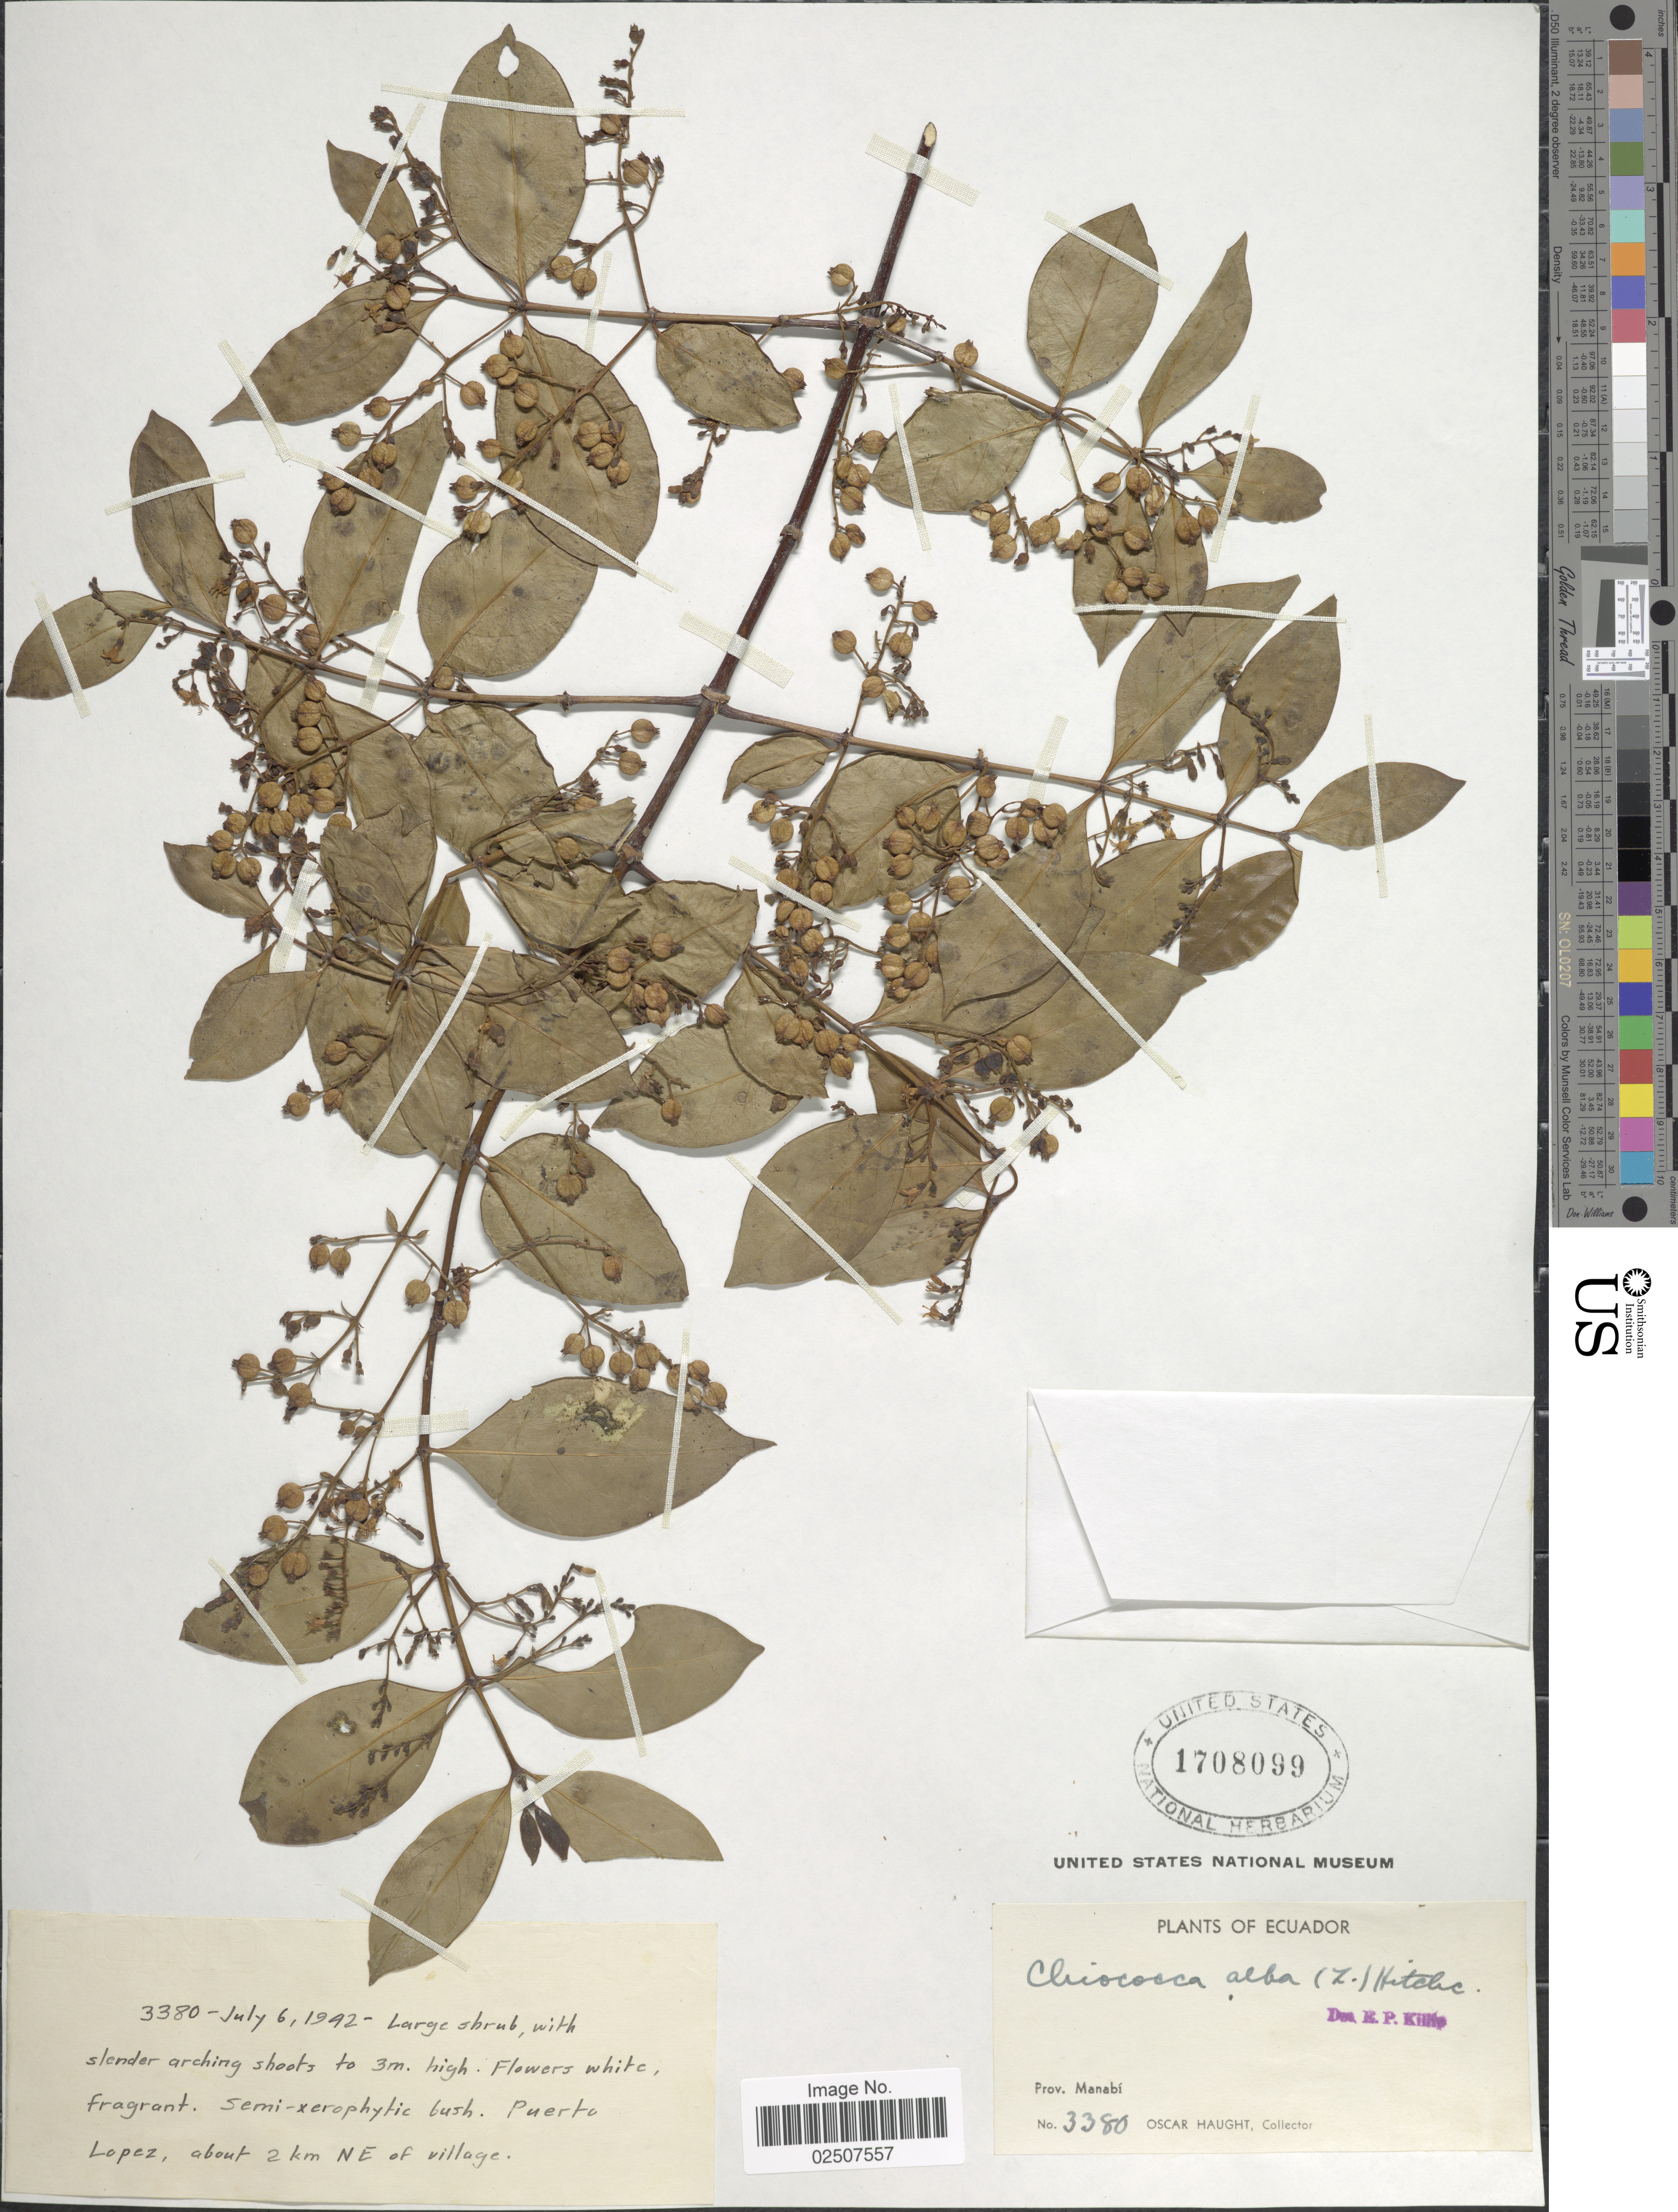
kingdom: Plantae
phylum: Tracheophyta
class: Magnoliopsida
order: Gentianales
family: Rubiaceae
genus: Chiococca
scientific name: Chiococca alba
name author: (L.) Hitchc.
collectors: O. L. Haught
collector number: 3380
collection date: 1942-07-06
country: Ecuador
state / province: Manabí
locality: Puerto Lopez, about 2 km NE of village. Prov. Manabi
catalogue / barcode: US 1708099